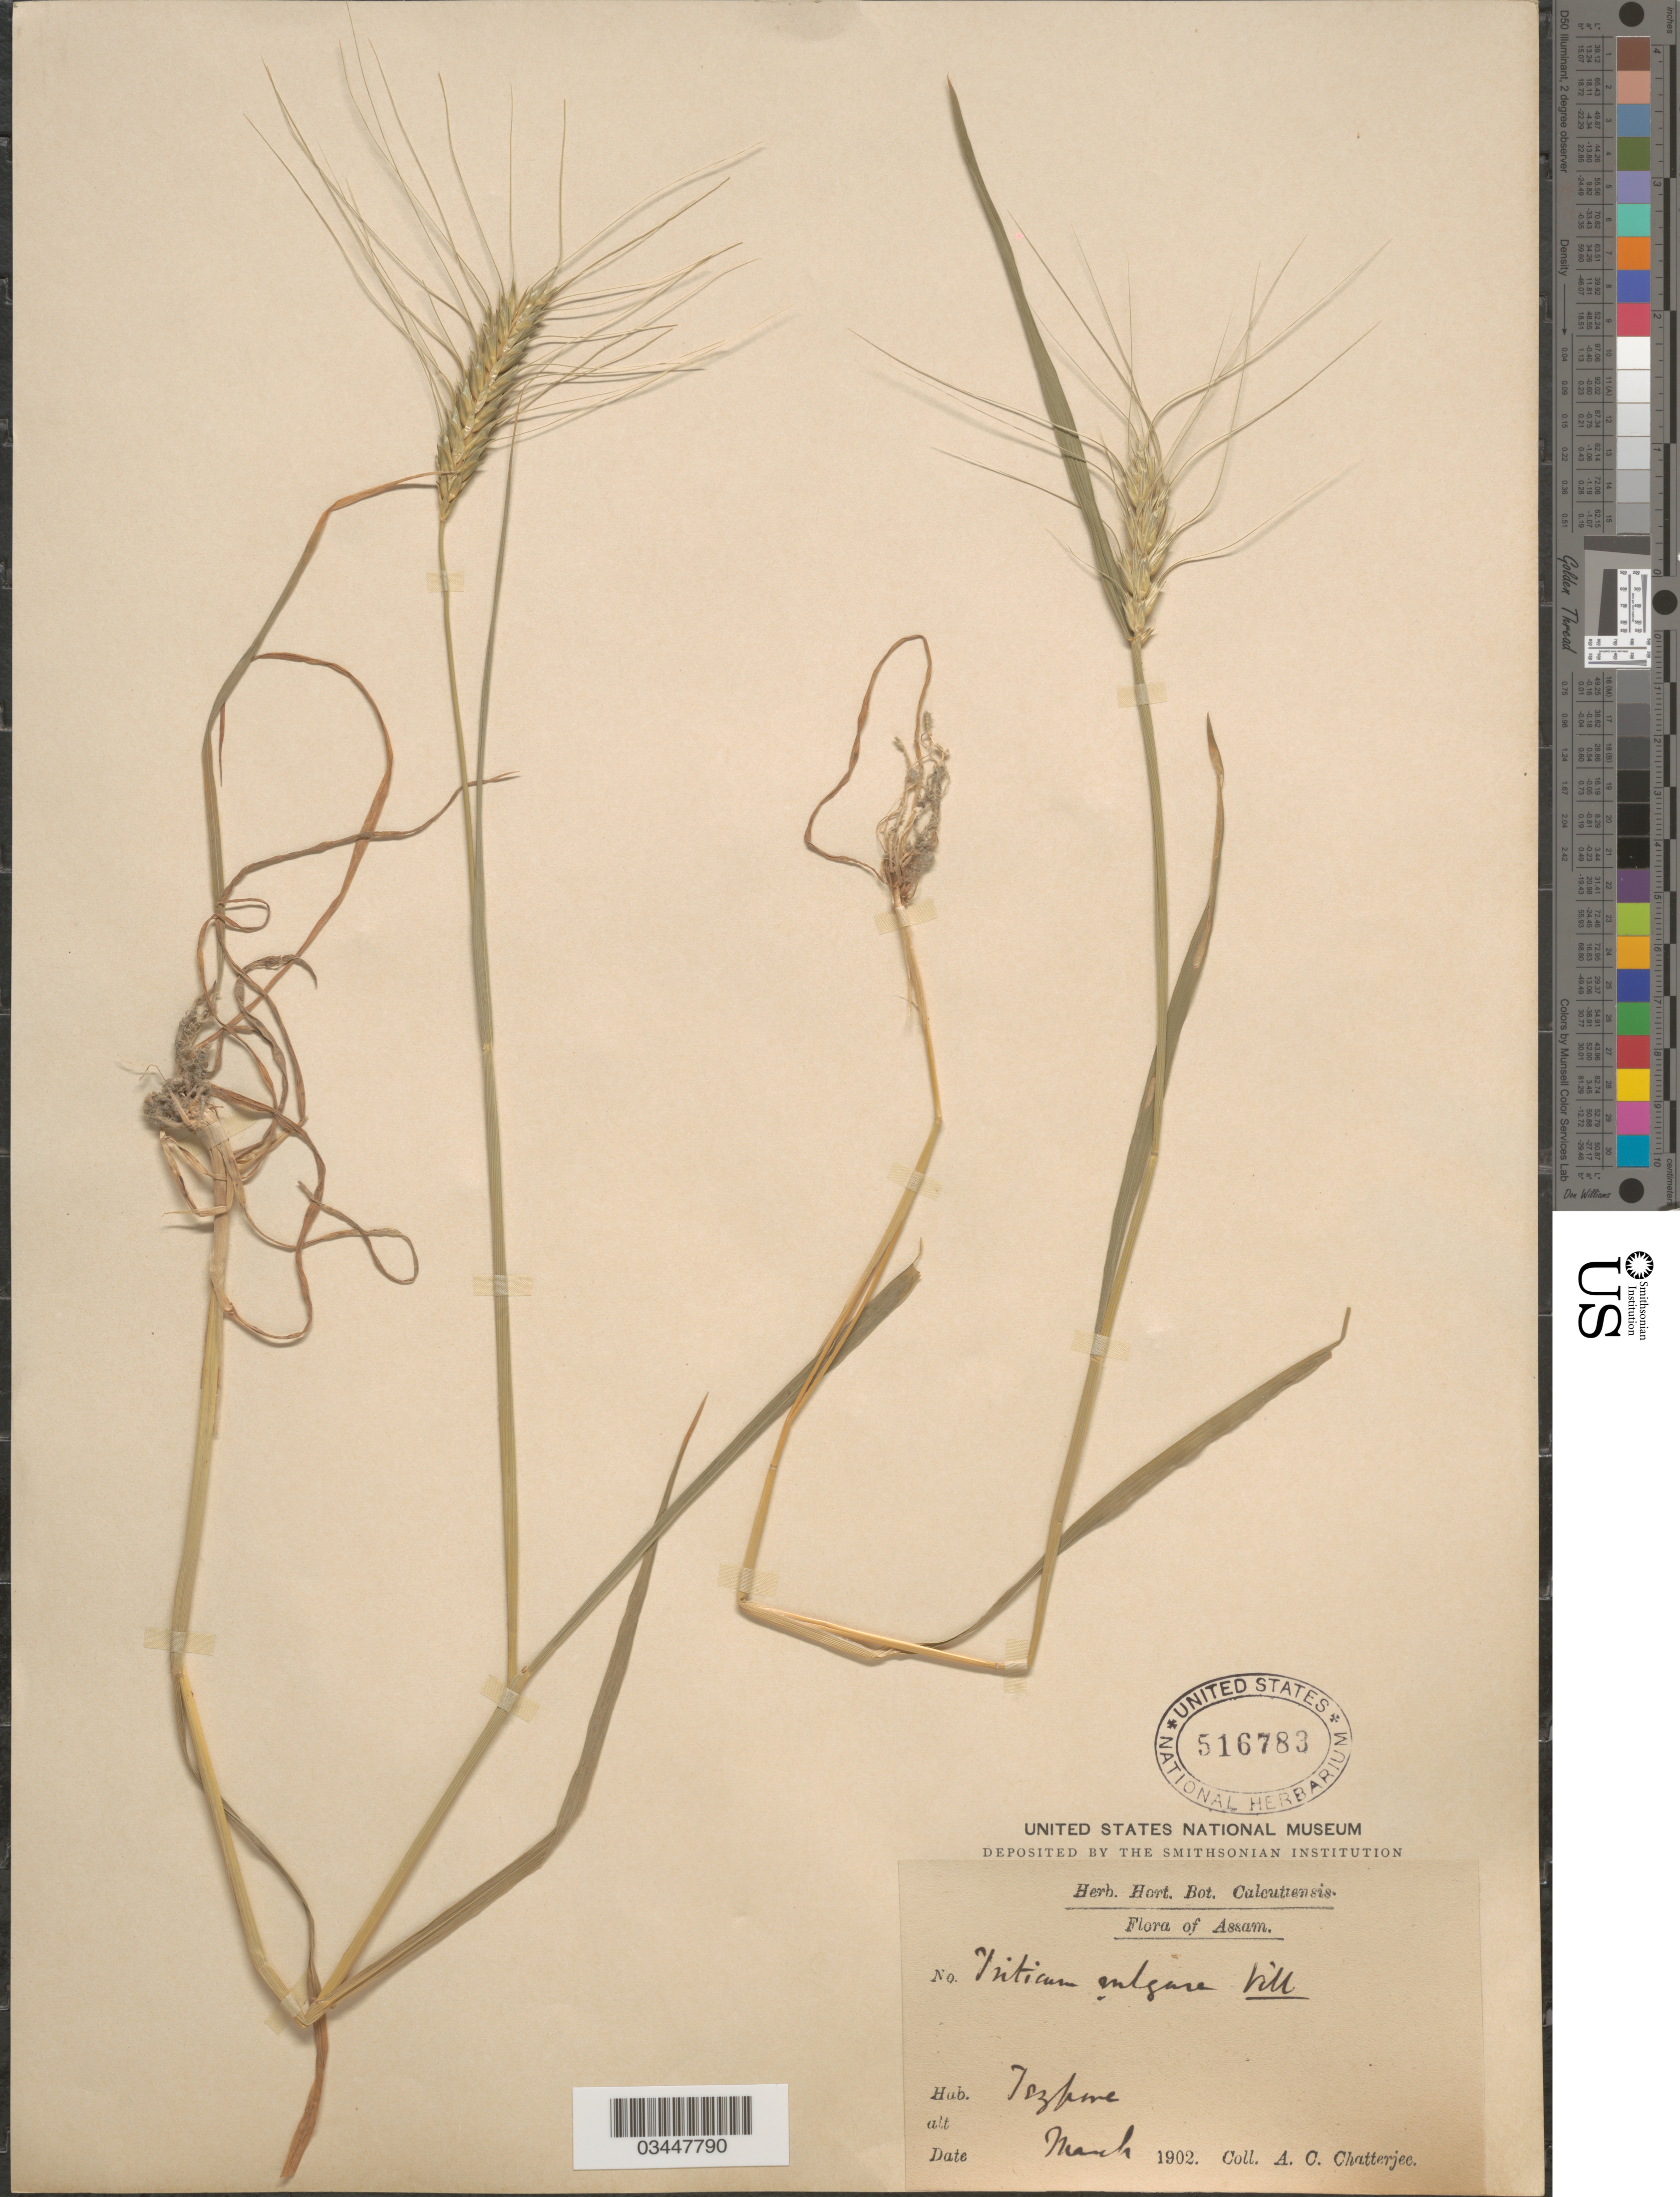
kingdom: Plantae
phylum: Tracheophyta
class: Liliopsida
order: Poales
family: Poaceae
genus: Triticum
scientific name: Triticum aestivum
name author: L.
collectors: A. Chatterjee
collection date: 1902-03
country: India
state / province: Assam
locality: Ishapore.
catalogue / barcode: US 516783